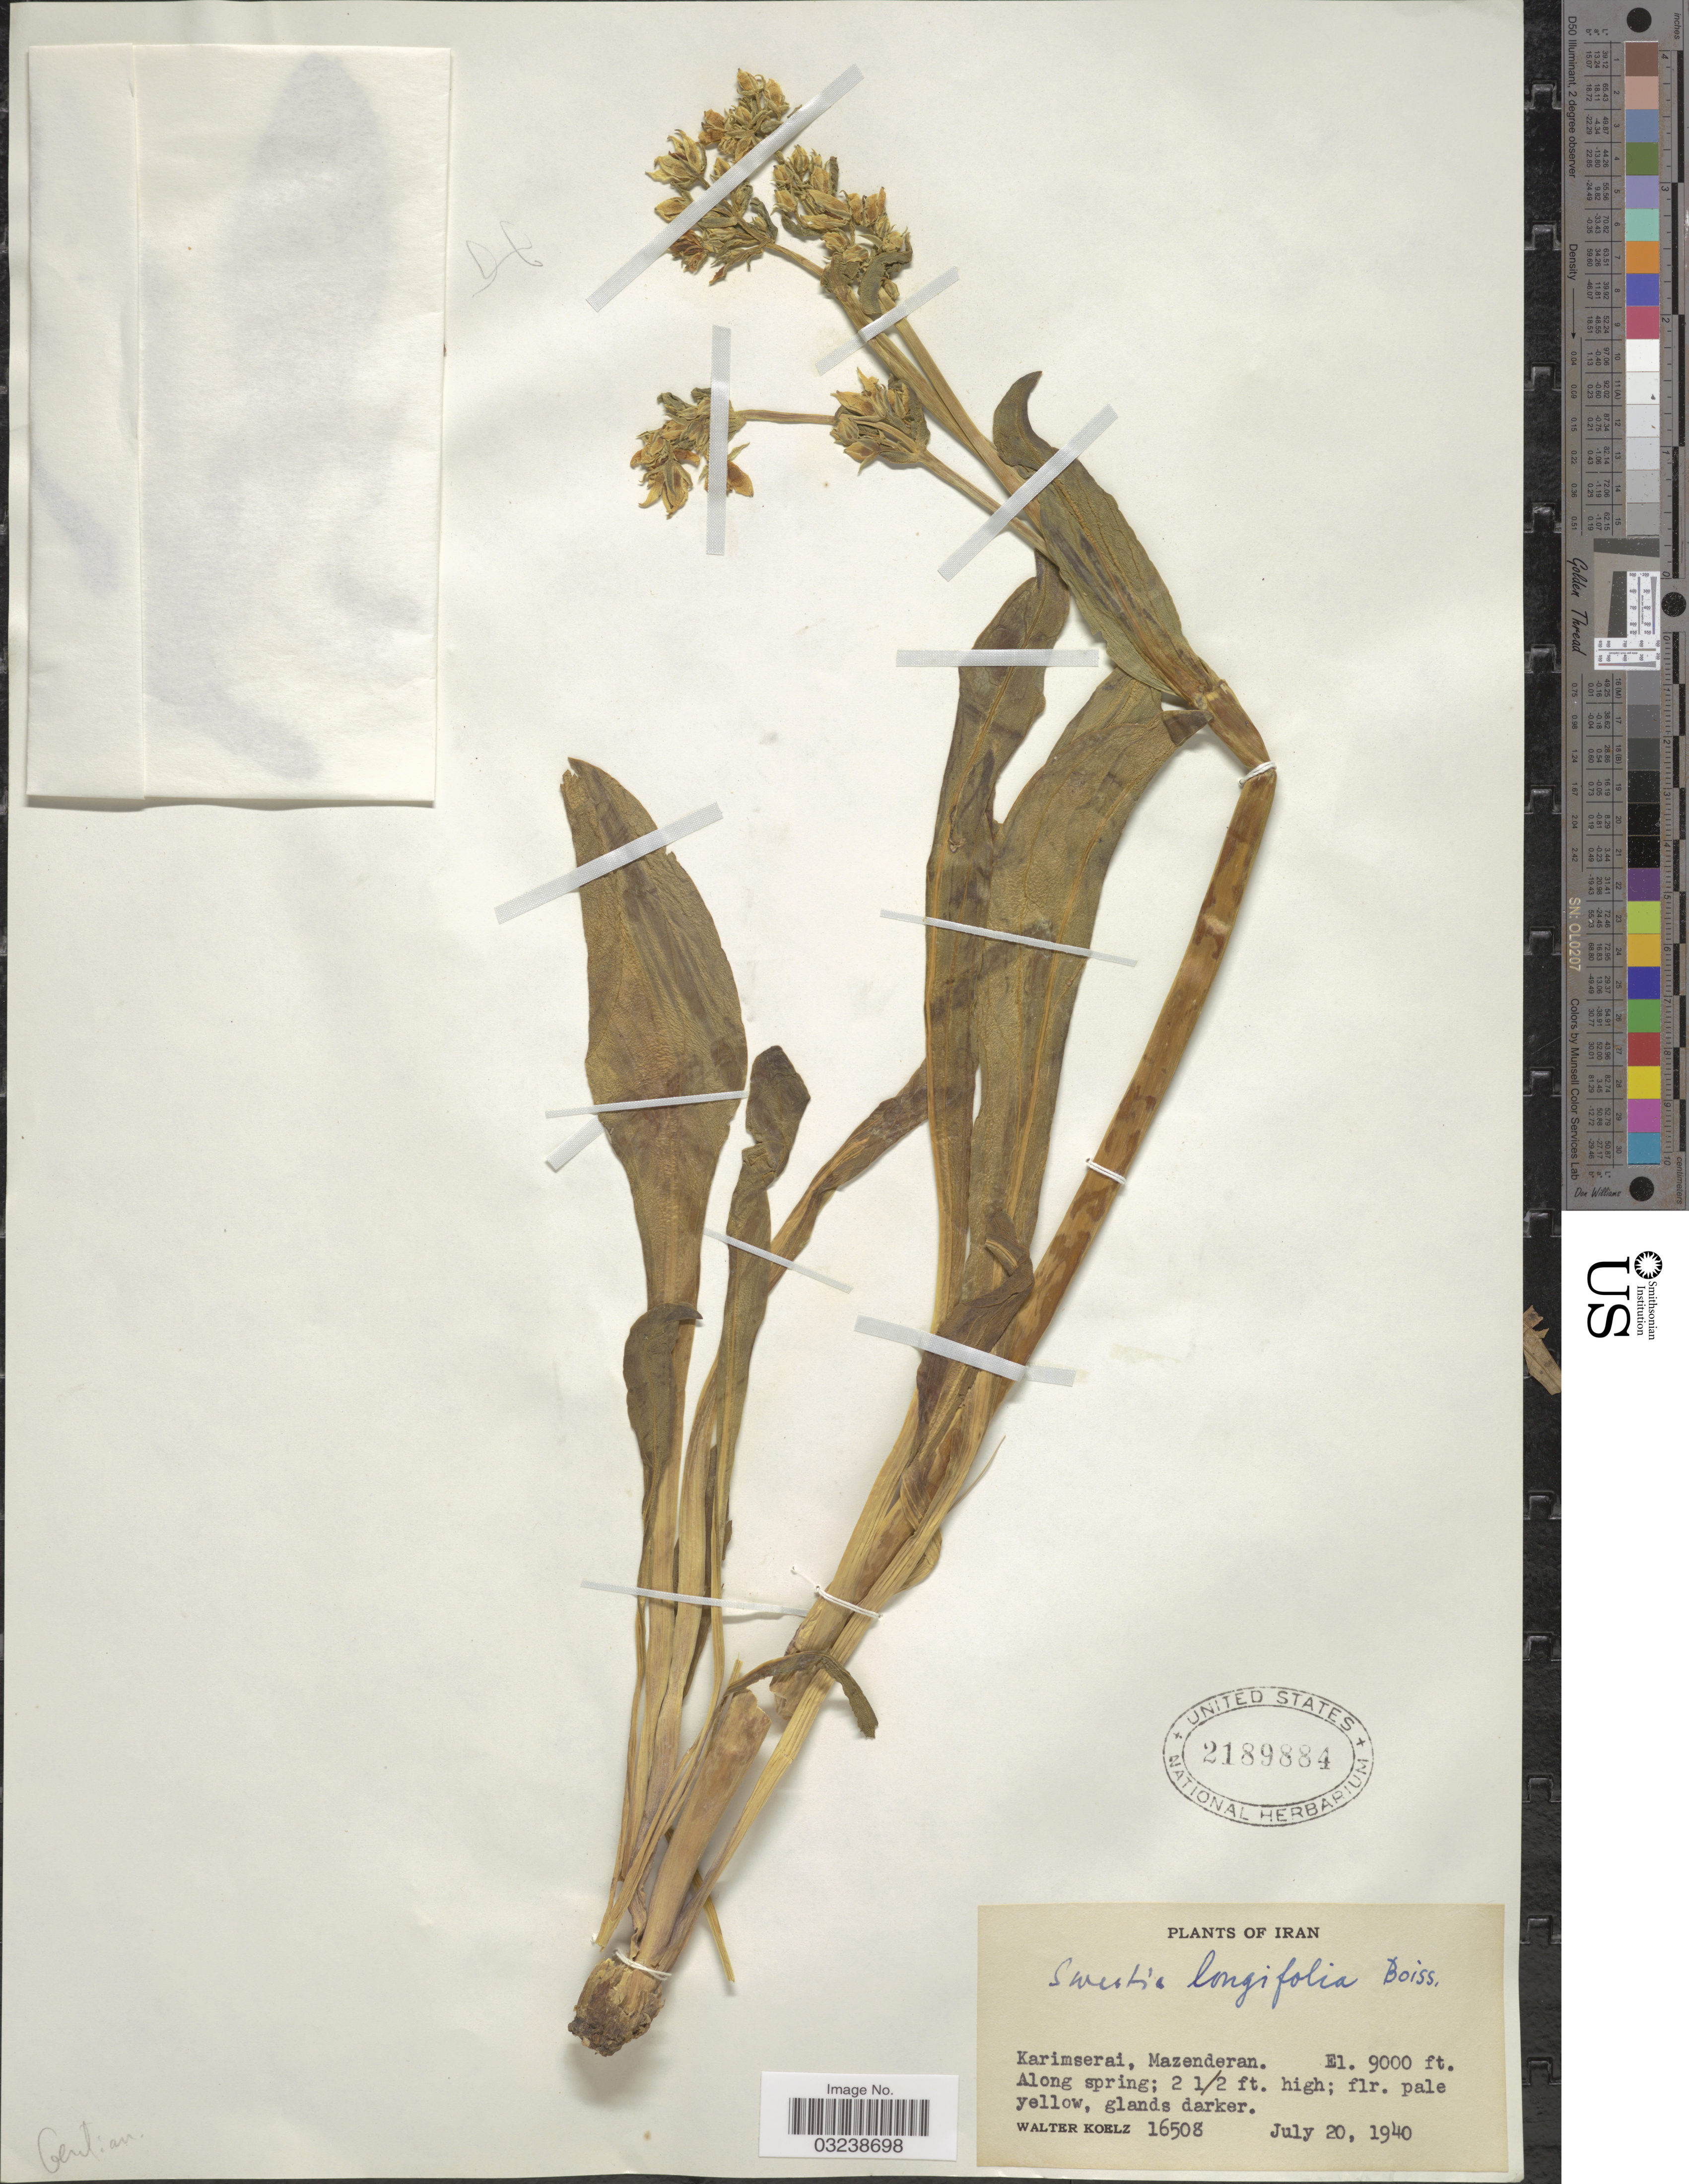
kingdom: Plantae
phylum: Tracheophyta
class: Magnoliopsida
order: Gentianales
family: Gentianaceae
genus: Swertia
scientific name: Swertia longifolia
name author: Boiss.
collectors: W. N. Koelz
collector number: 16508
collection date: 1940-07-20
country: Iran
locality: Karimserai, Mazenderan.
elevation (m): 2743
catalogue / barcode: US 2189884